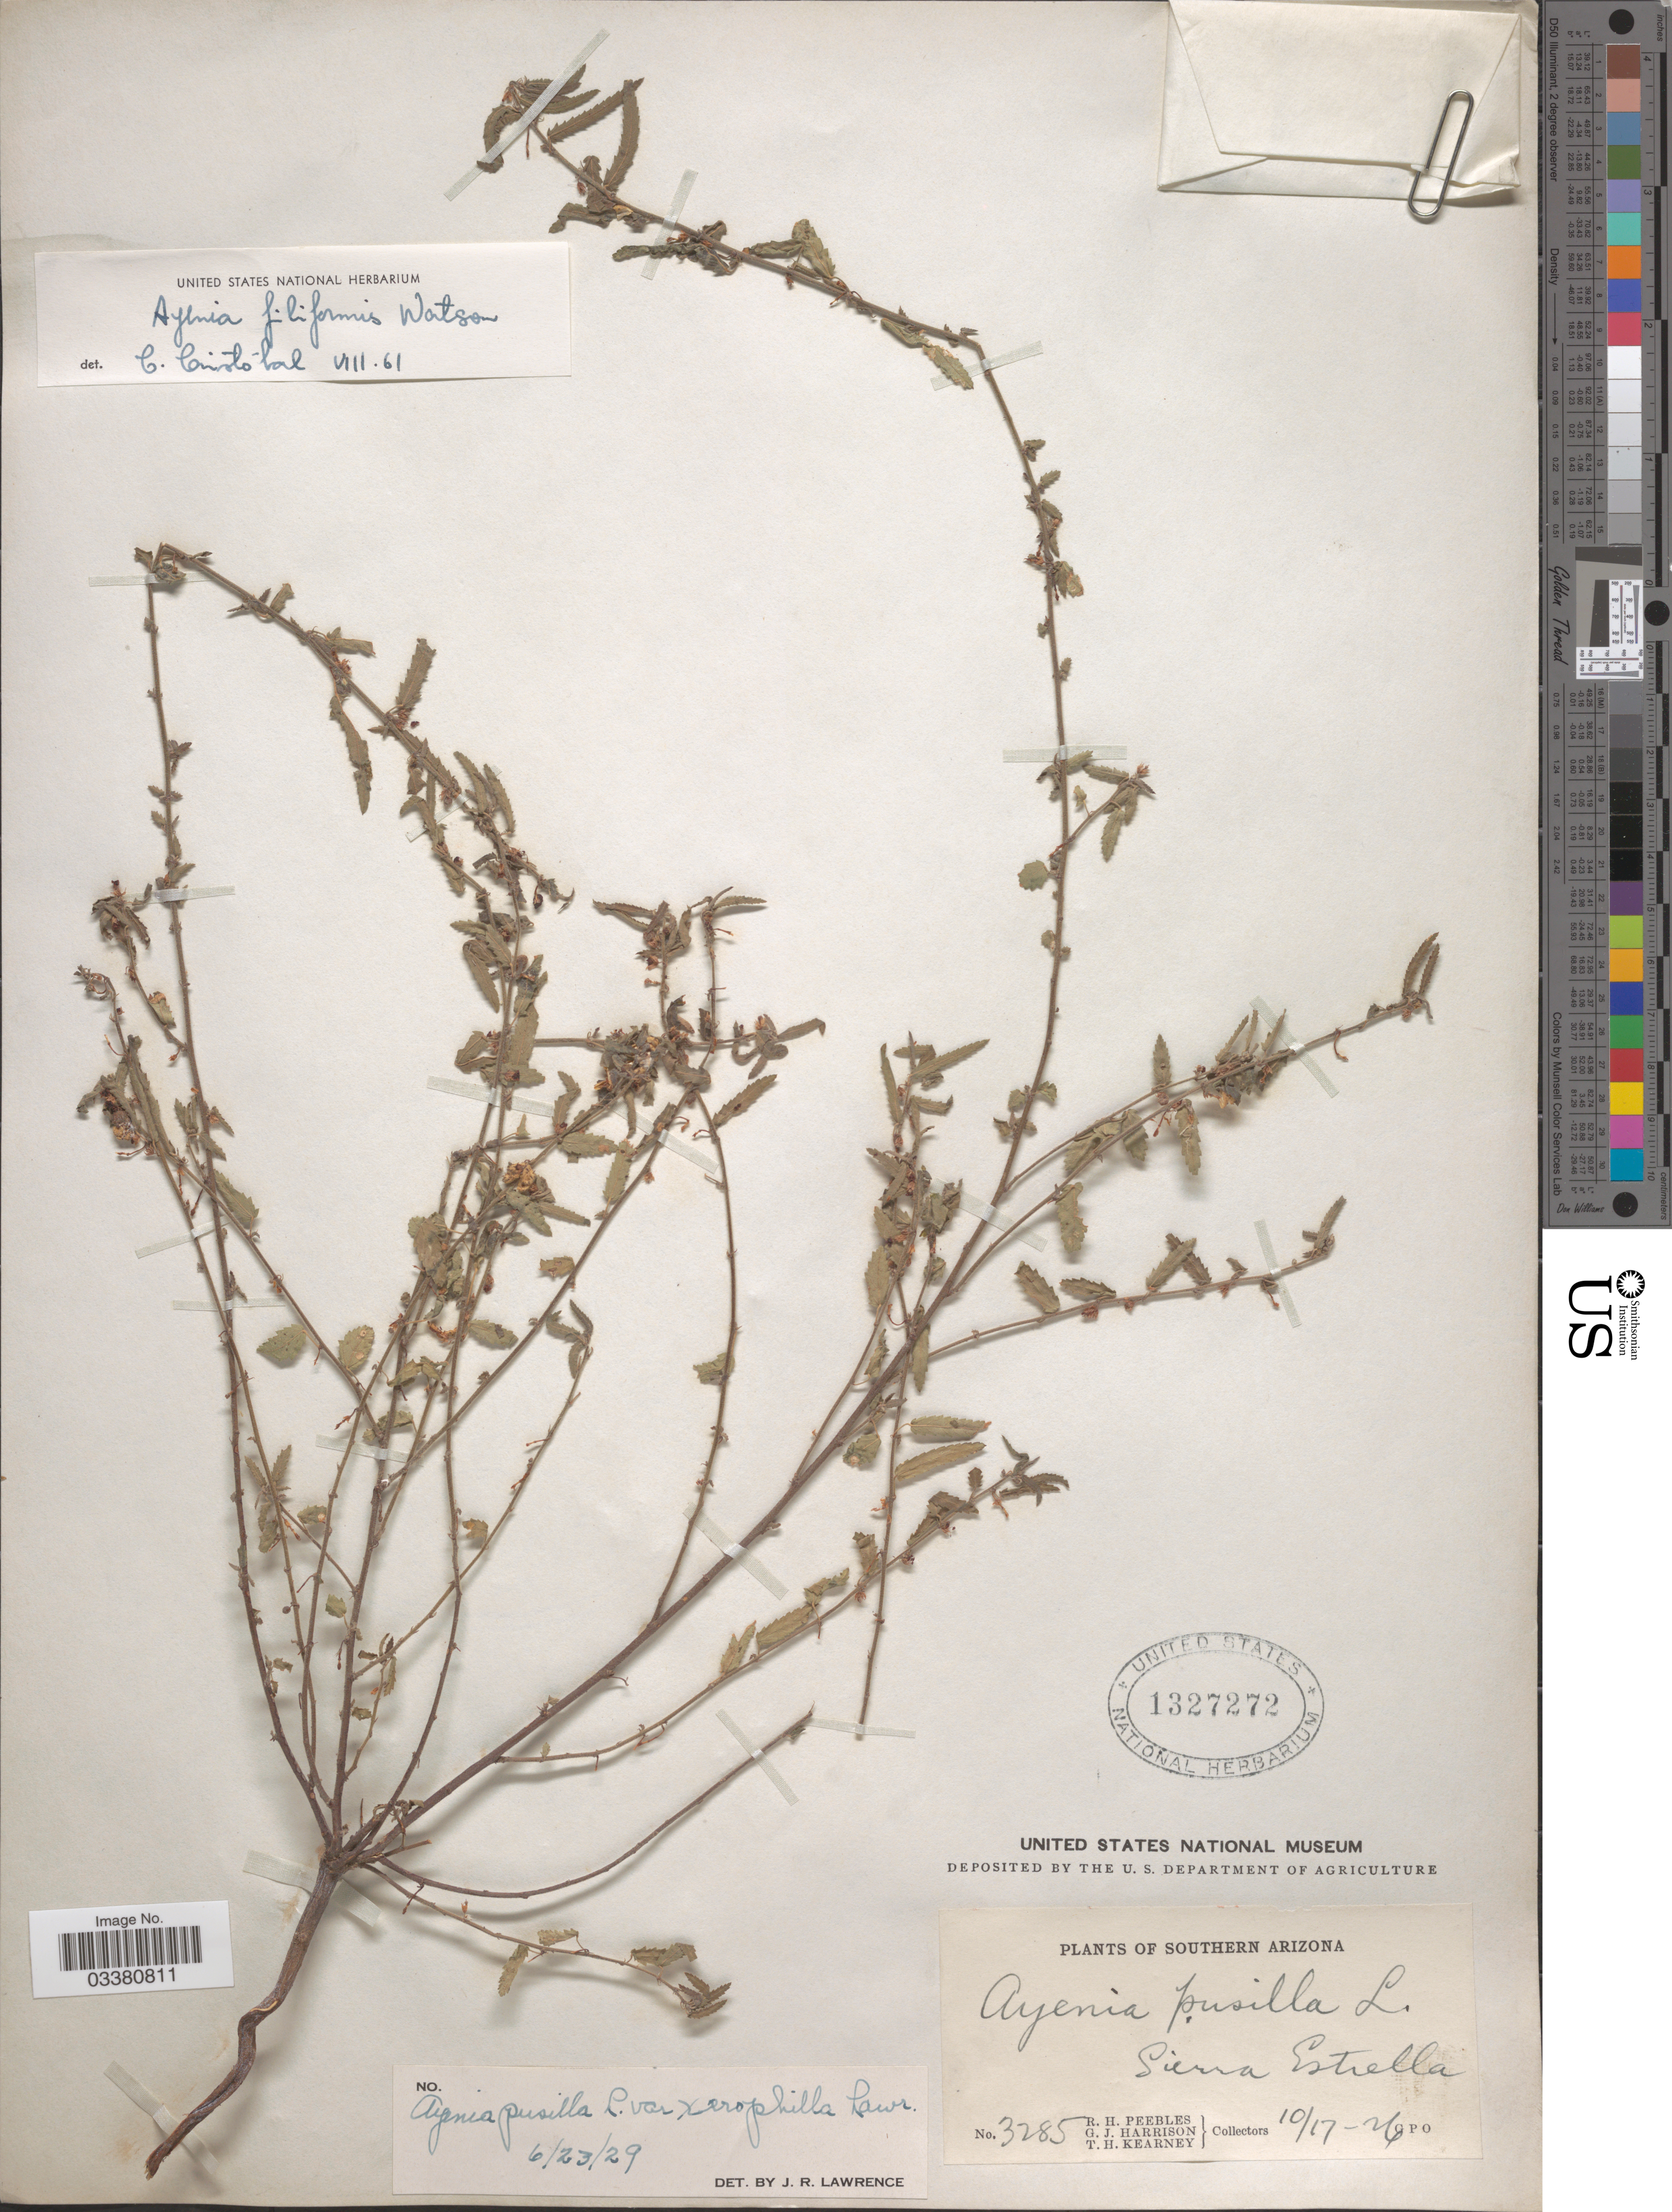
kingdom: Plantae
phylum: Tracheophyta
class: Magnoliopsida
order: Malvales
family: Malvaceae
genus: Ayenia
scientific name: Ayenia filiformis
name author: S. Watson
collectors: R. H. Peebles, G. J. Harrison & T. H. Kearney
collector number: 3285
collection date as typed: Transcribed d/m/y: 17/10/26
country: United States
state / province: Arizona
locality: Southern Arizona. Sierra Estrella.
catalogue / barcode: US 1327272